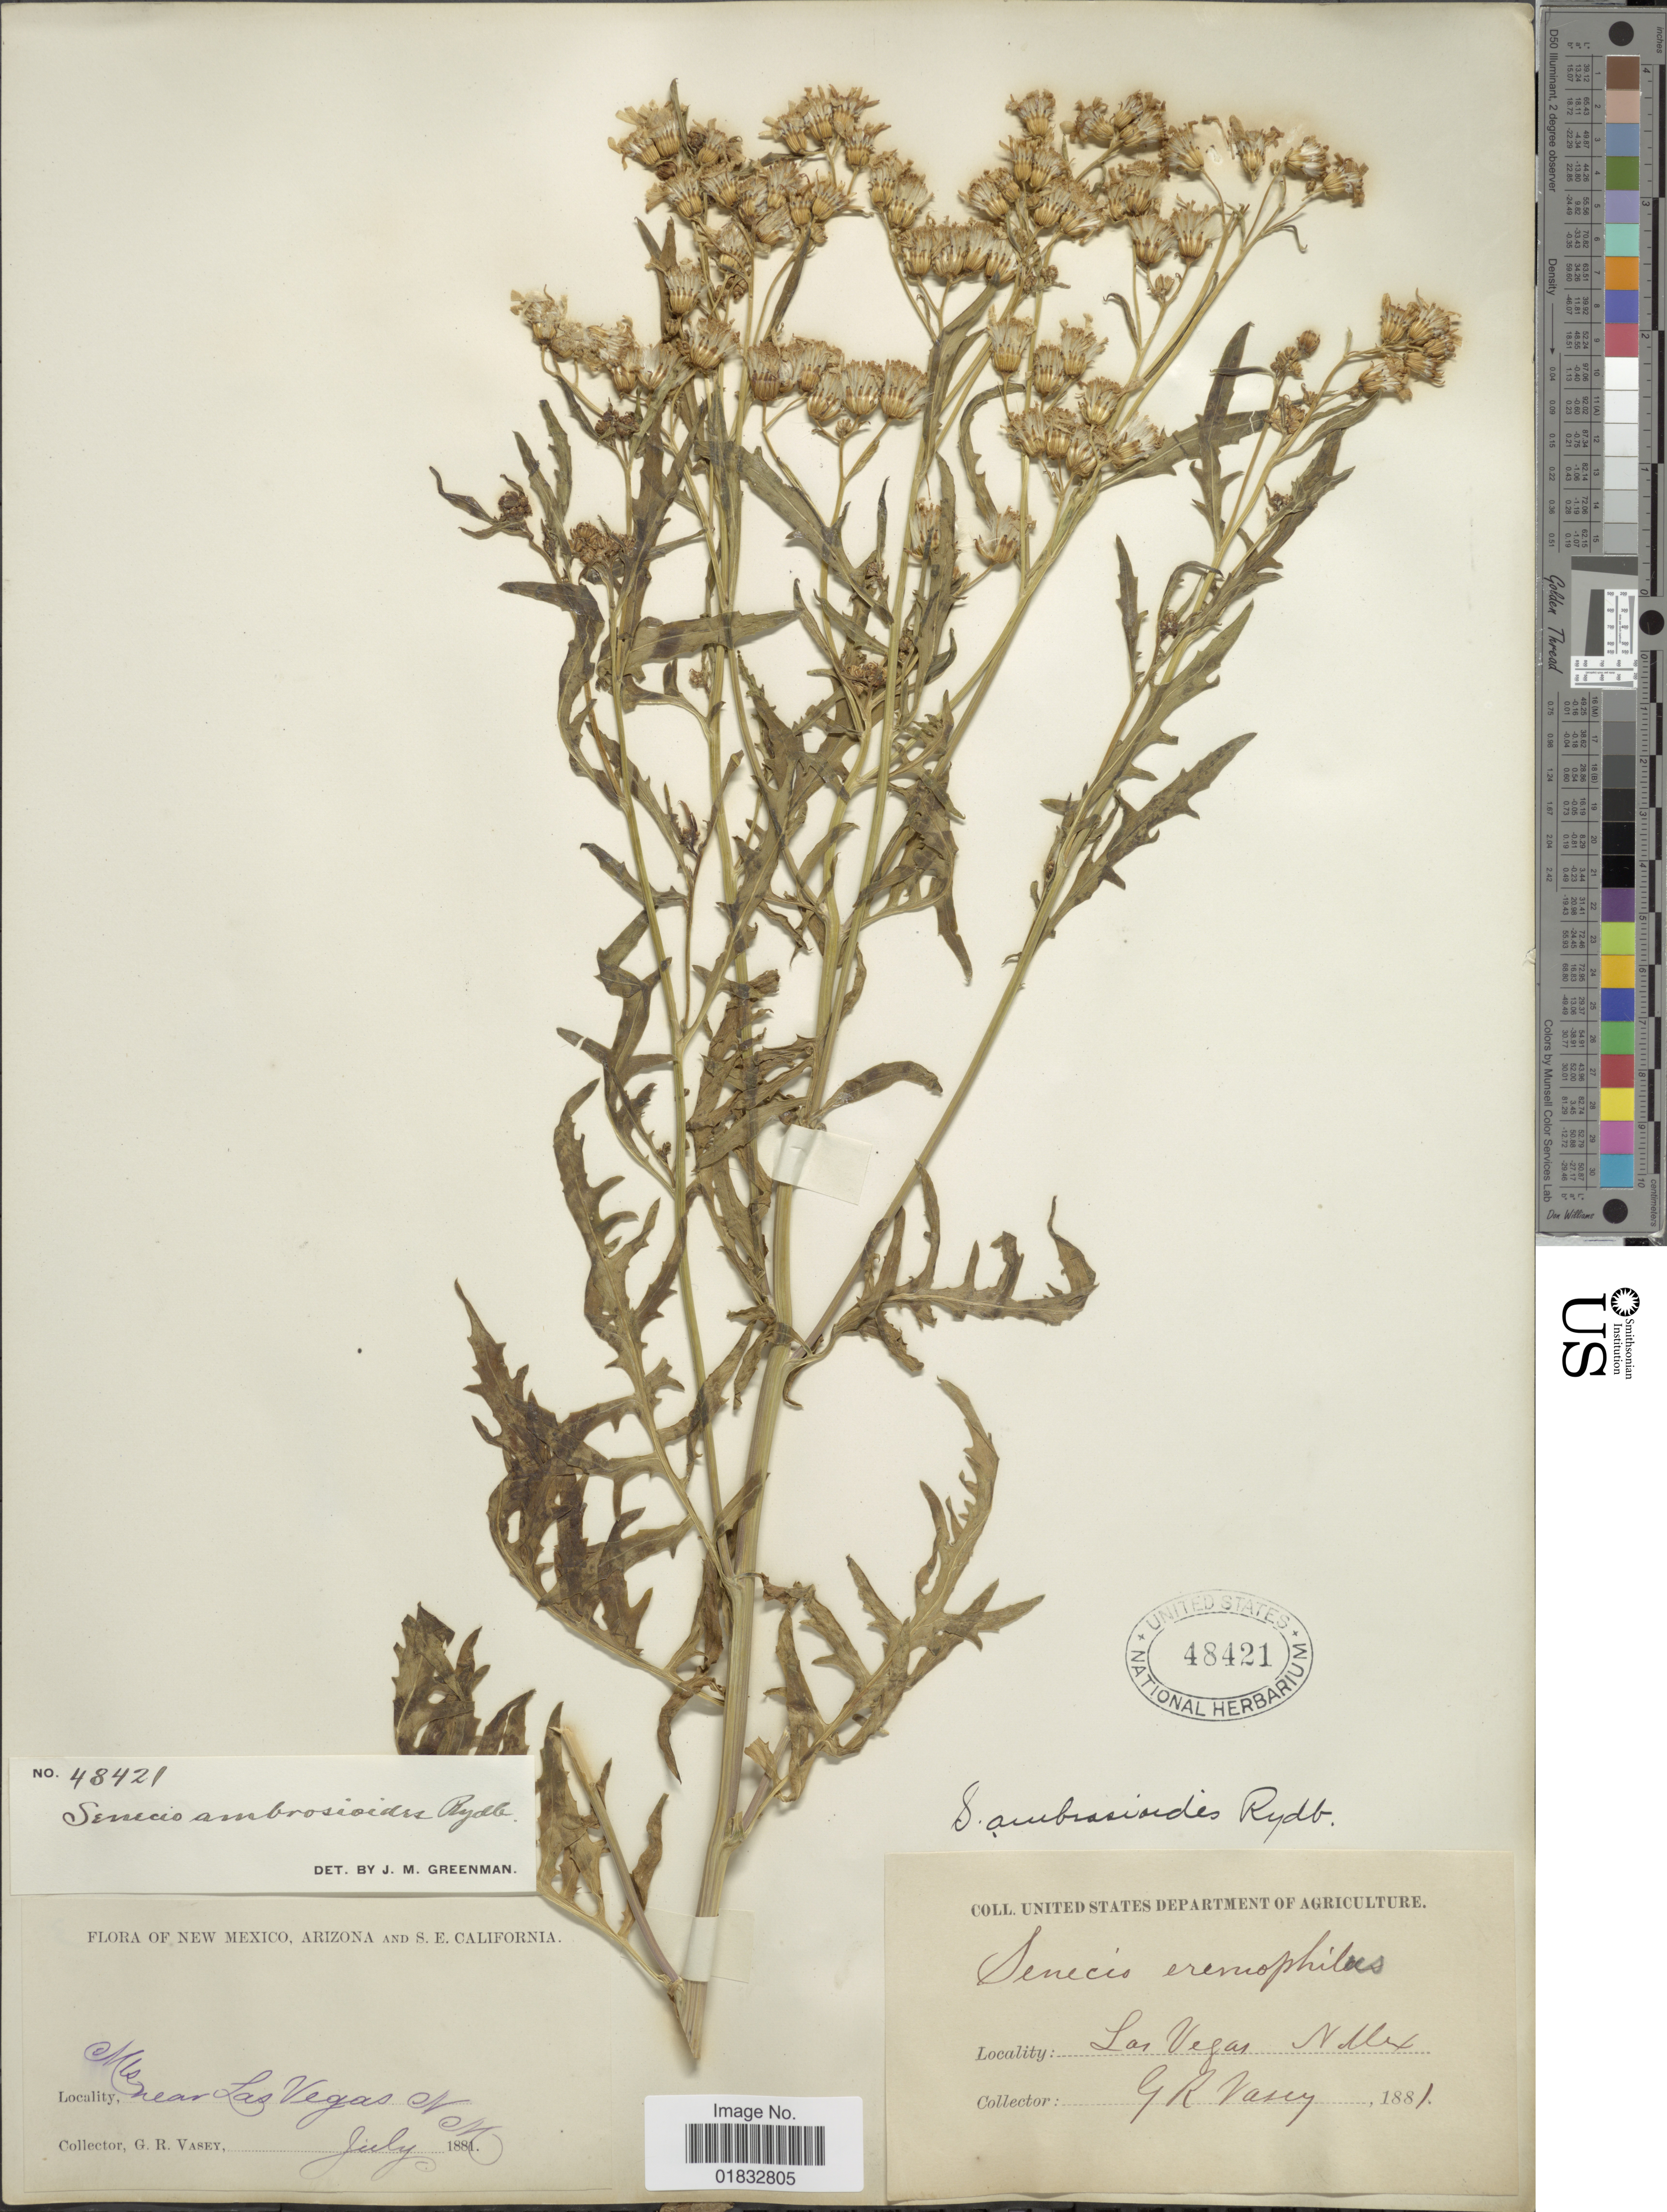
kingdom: Plantae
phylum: Tracheophyta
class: Magnoliopsida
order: Asterales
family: Asteraceae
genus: Senecio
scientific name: Senecio eremophilus var. kingii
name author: (Rydb.) Greenm.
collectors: G. R. Vasey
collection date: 1881-07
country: United States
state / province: New Mexico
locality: New Mexico, Arizona and S.E. California, Mts near Las Vegas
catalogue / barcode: US 48421